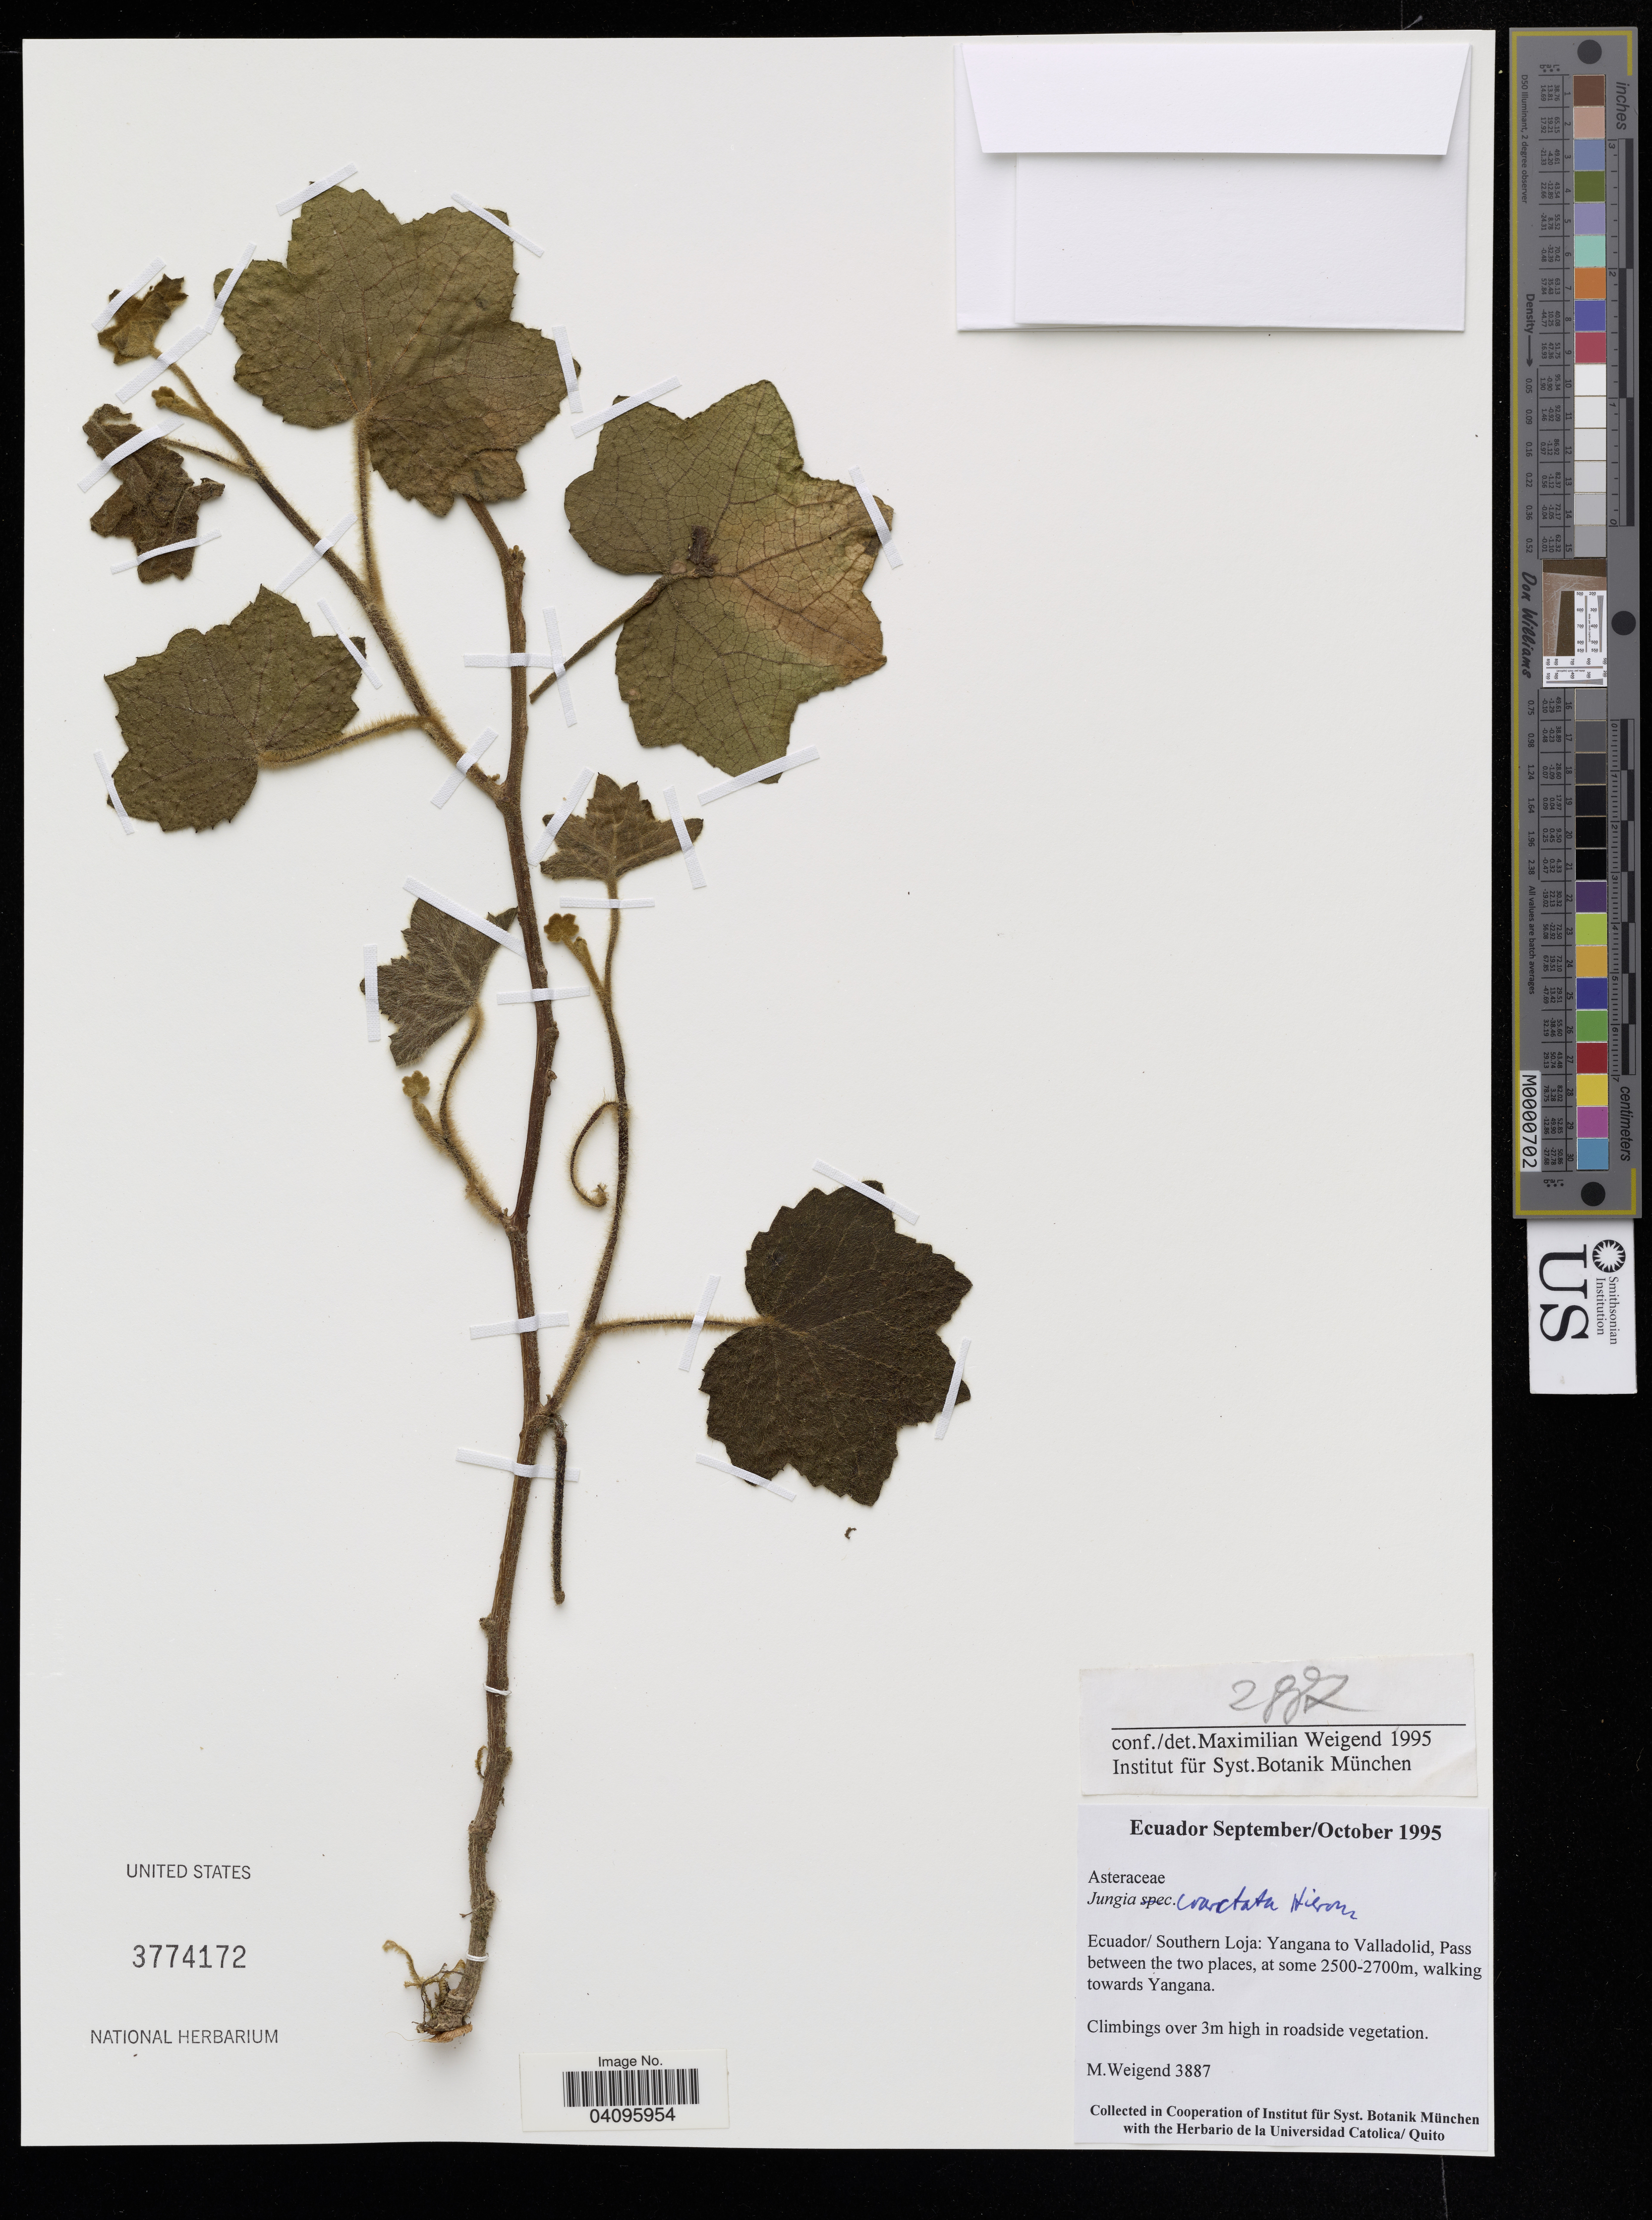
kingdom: Plantae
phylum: Tracheophyta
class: Magnoliopsida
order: Asterales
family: Asteraceae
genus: Jungia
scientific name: Jungia coarctata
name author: Hieron.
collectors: M. Weigend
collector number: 3887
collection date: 1995-09/1995-10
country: Ecuador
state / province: Loja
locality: Southern Loja: Yangana to Valladolid, Pass between the two places, walking towards Yangana.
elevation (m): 2500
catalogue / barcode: US 3774172